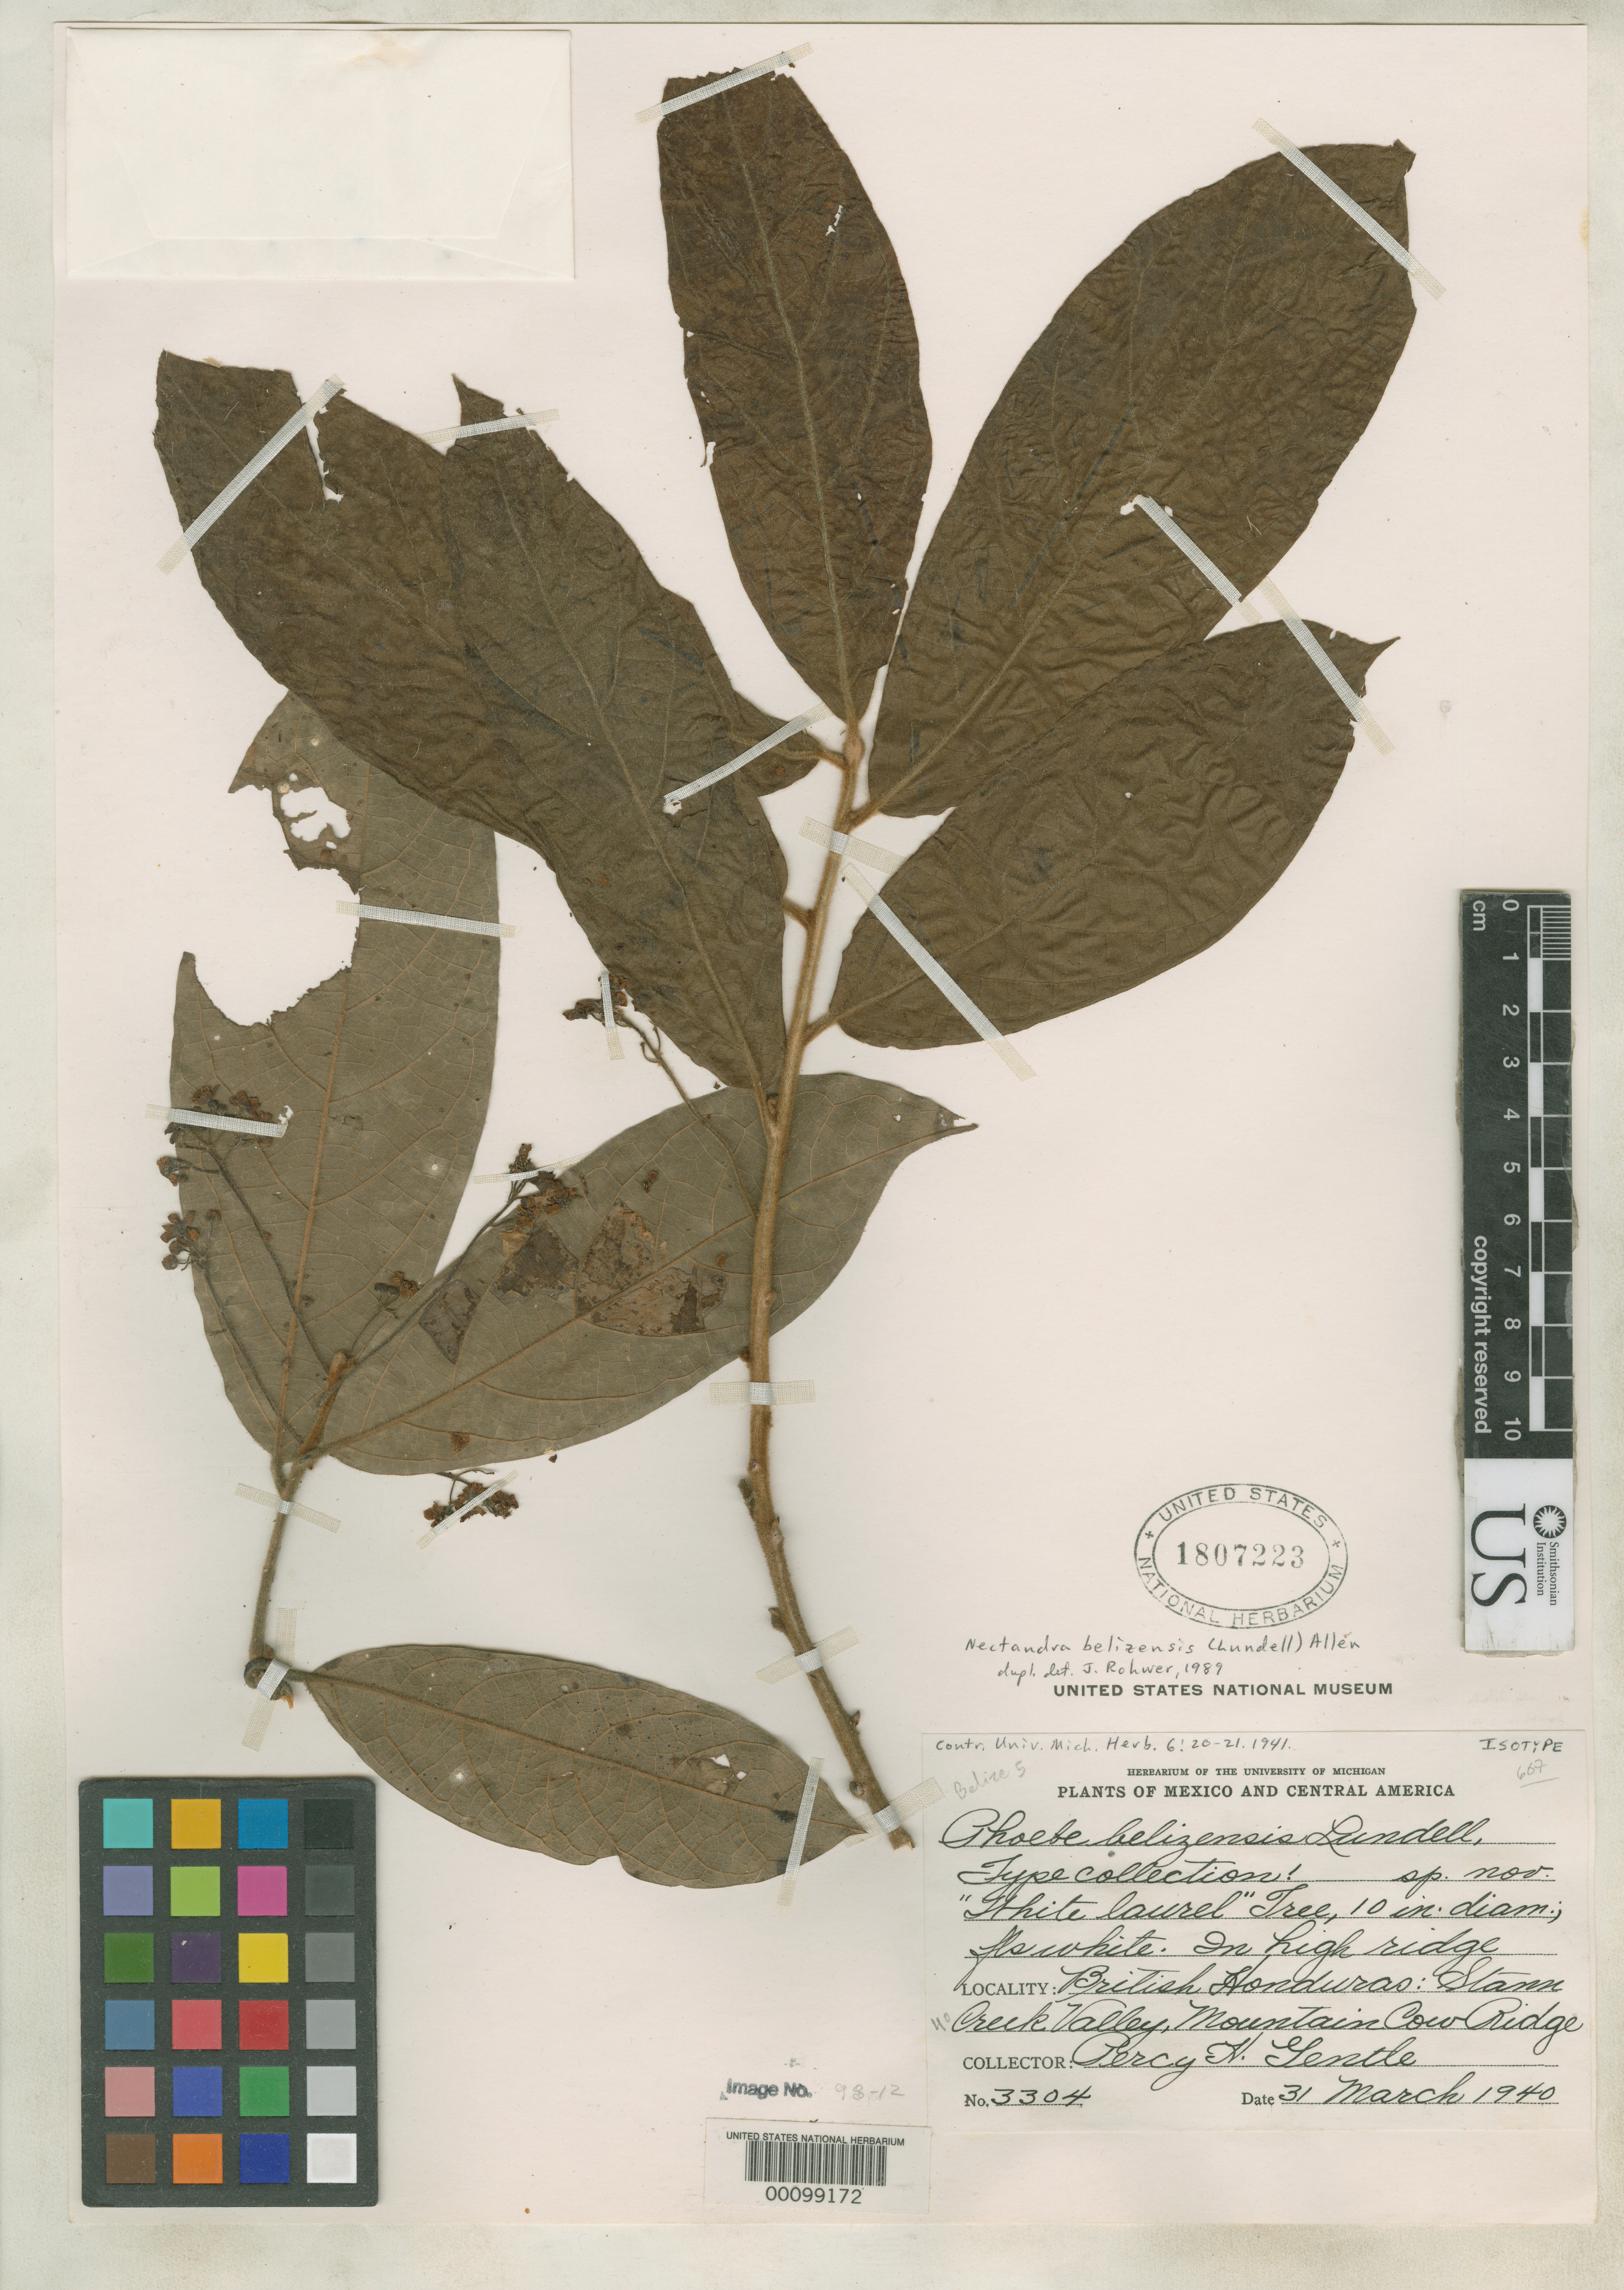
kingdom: Plantae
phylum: Tracheophyta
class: Magnoliopsida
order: Laurales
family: Lauraceae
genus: Phoebe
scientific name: Phoebe belizensis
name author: Lundell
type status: Isotype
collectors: P. H. Gentle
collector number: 3304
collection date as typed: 31 Mar 1940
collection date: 1940-03-31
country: Belize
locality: Stann Creek Valley, Mountain Cow Ridge.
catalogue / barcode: US 1807223